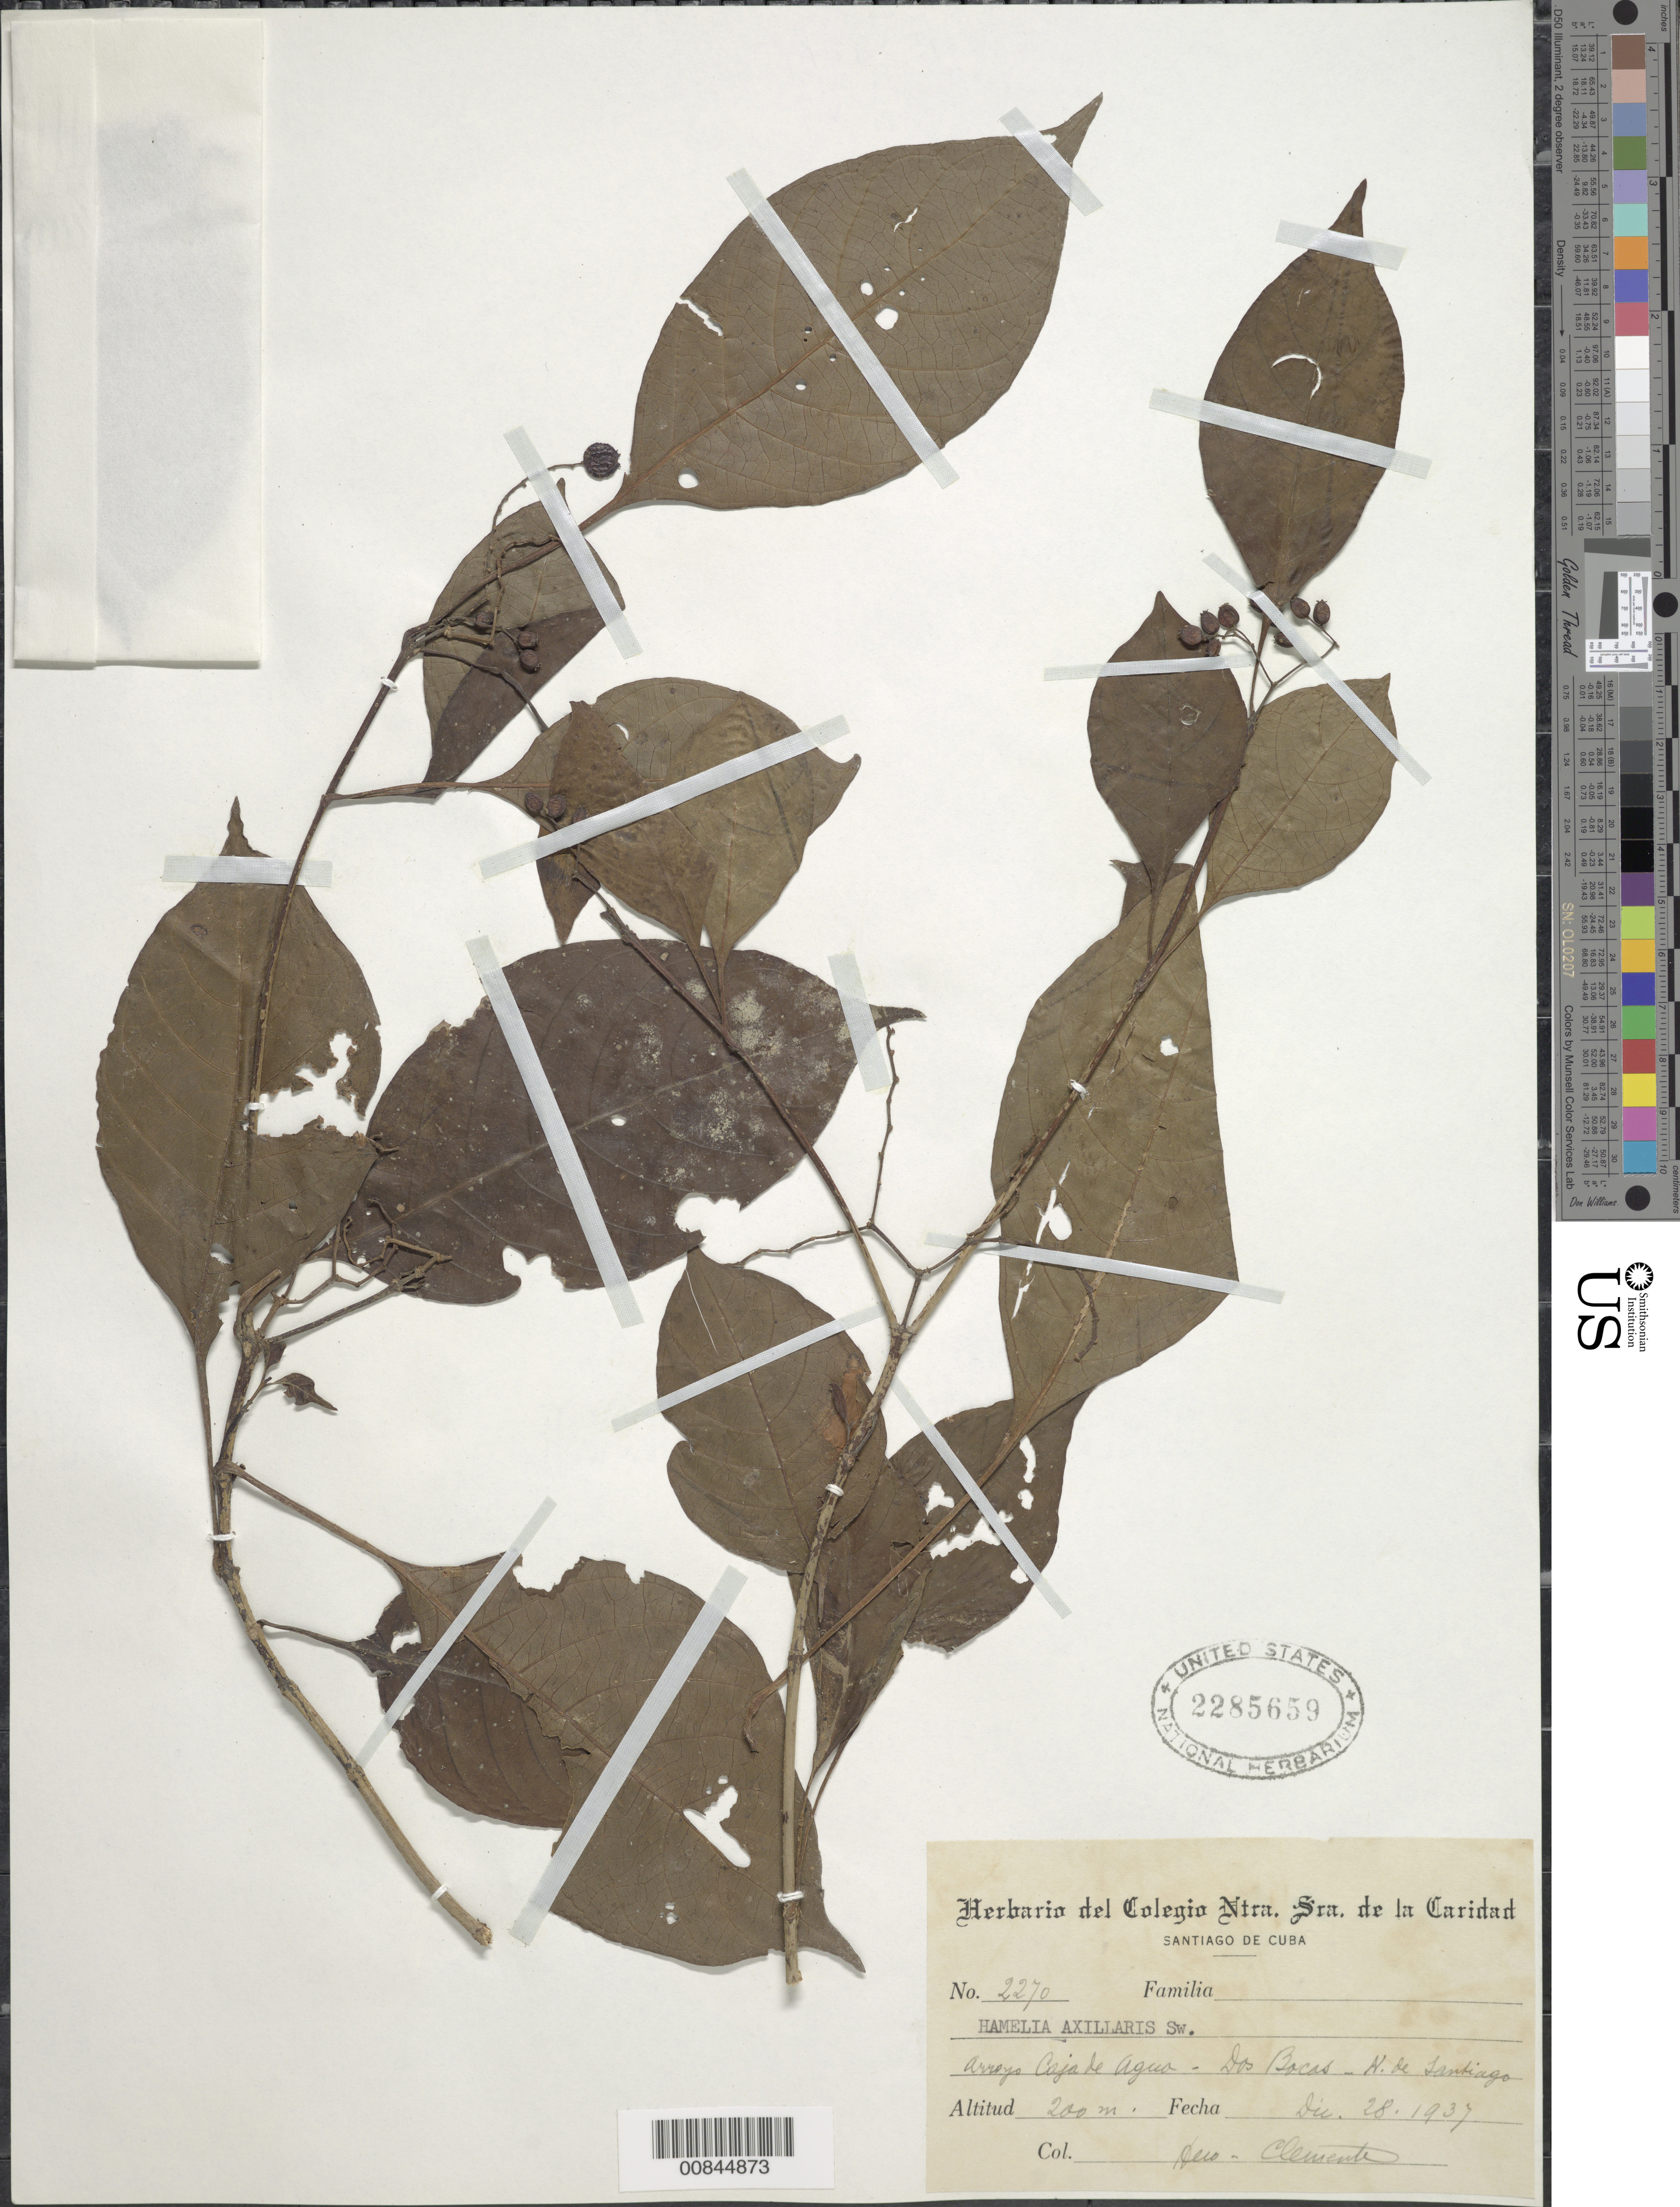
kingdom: Plantae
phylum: Tracheophyta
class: Magnoliopsida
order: Gentianales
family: Rubiaceae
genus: Hamelia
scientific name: Hamelia axillaris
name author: Sw.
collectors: Bro. Clemente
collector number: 2270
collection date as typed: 28 Dec 1937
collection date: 1937-12-28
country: Cuba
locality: Arroyo Caja de Agua - Dos Bocas - N. de Santiago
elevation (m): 200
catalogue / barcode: US 2285659